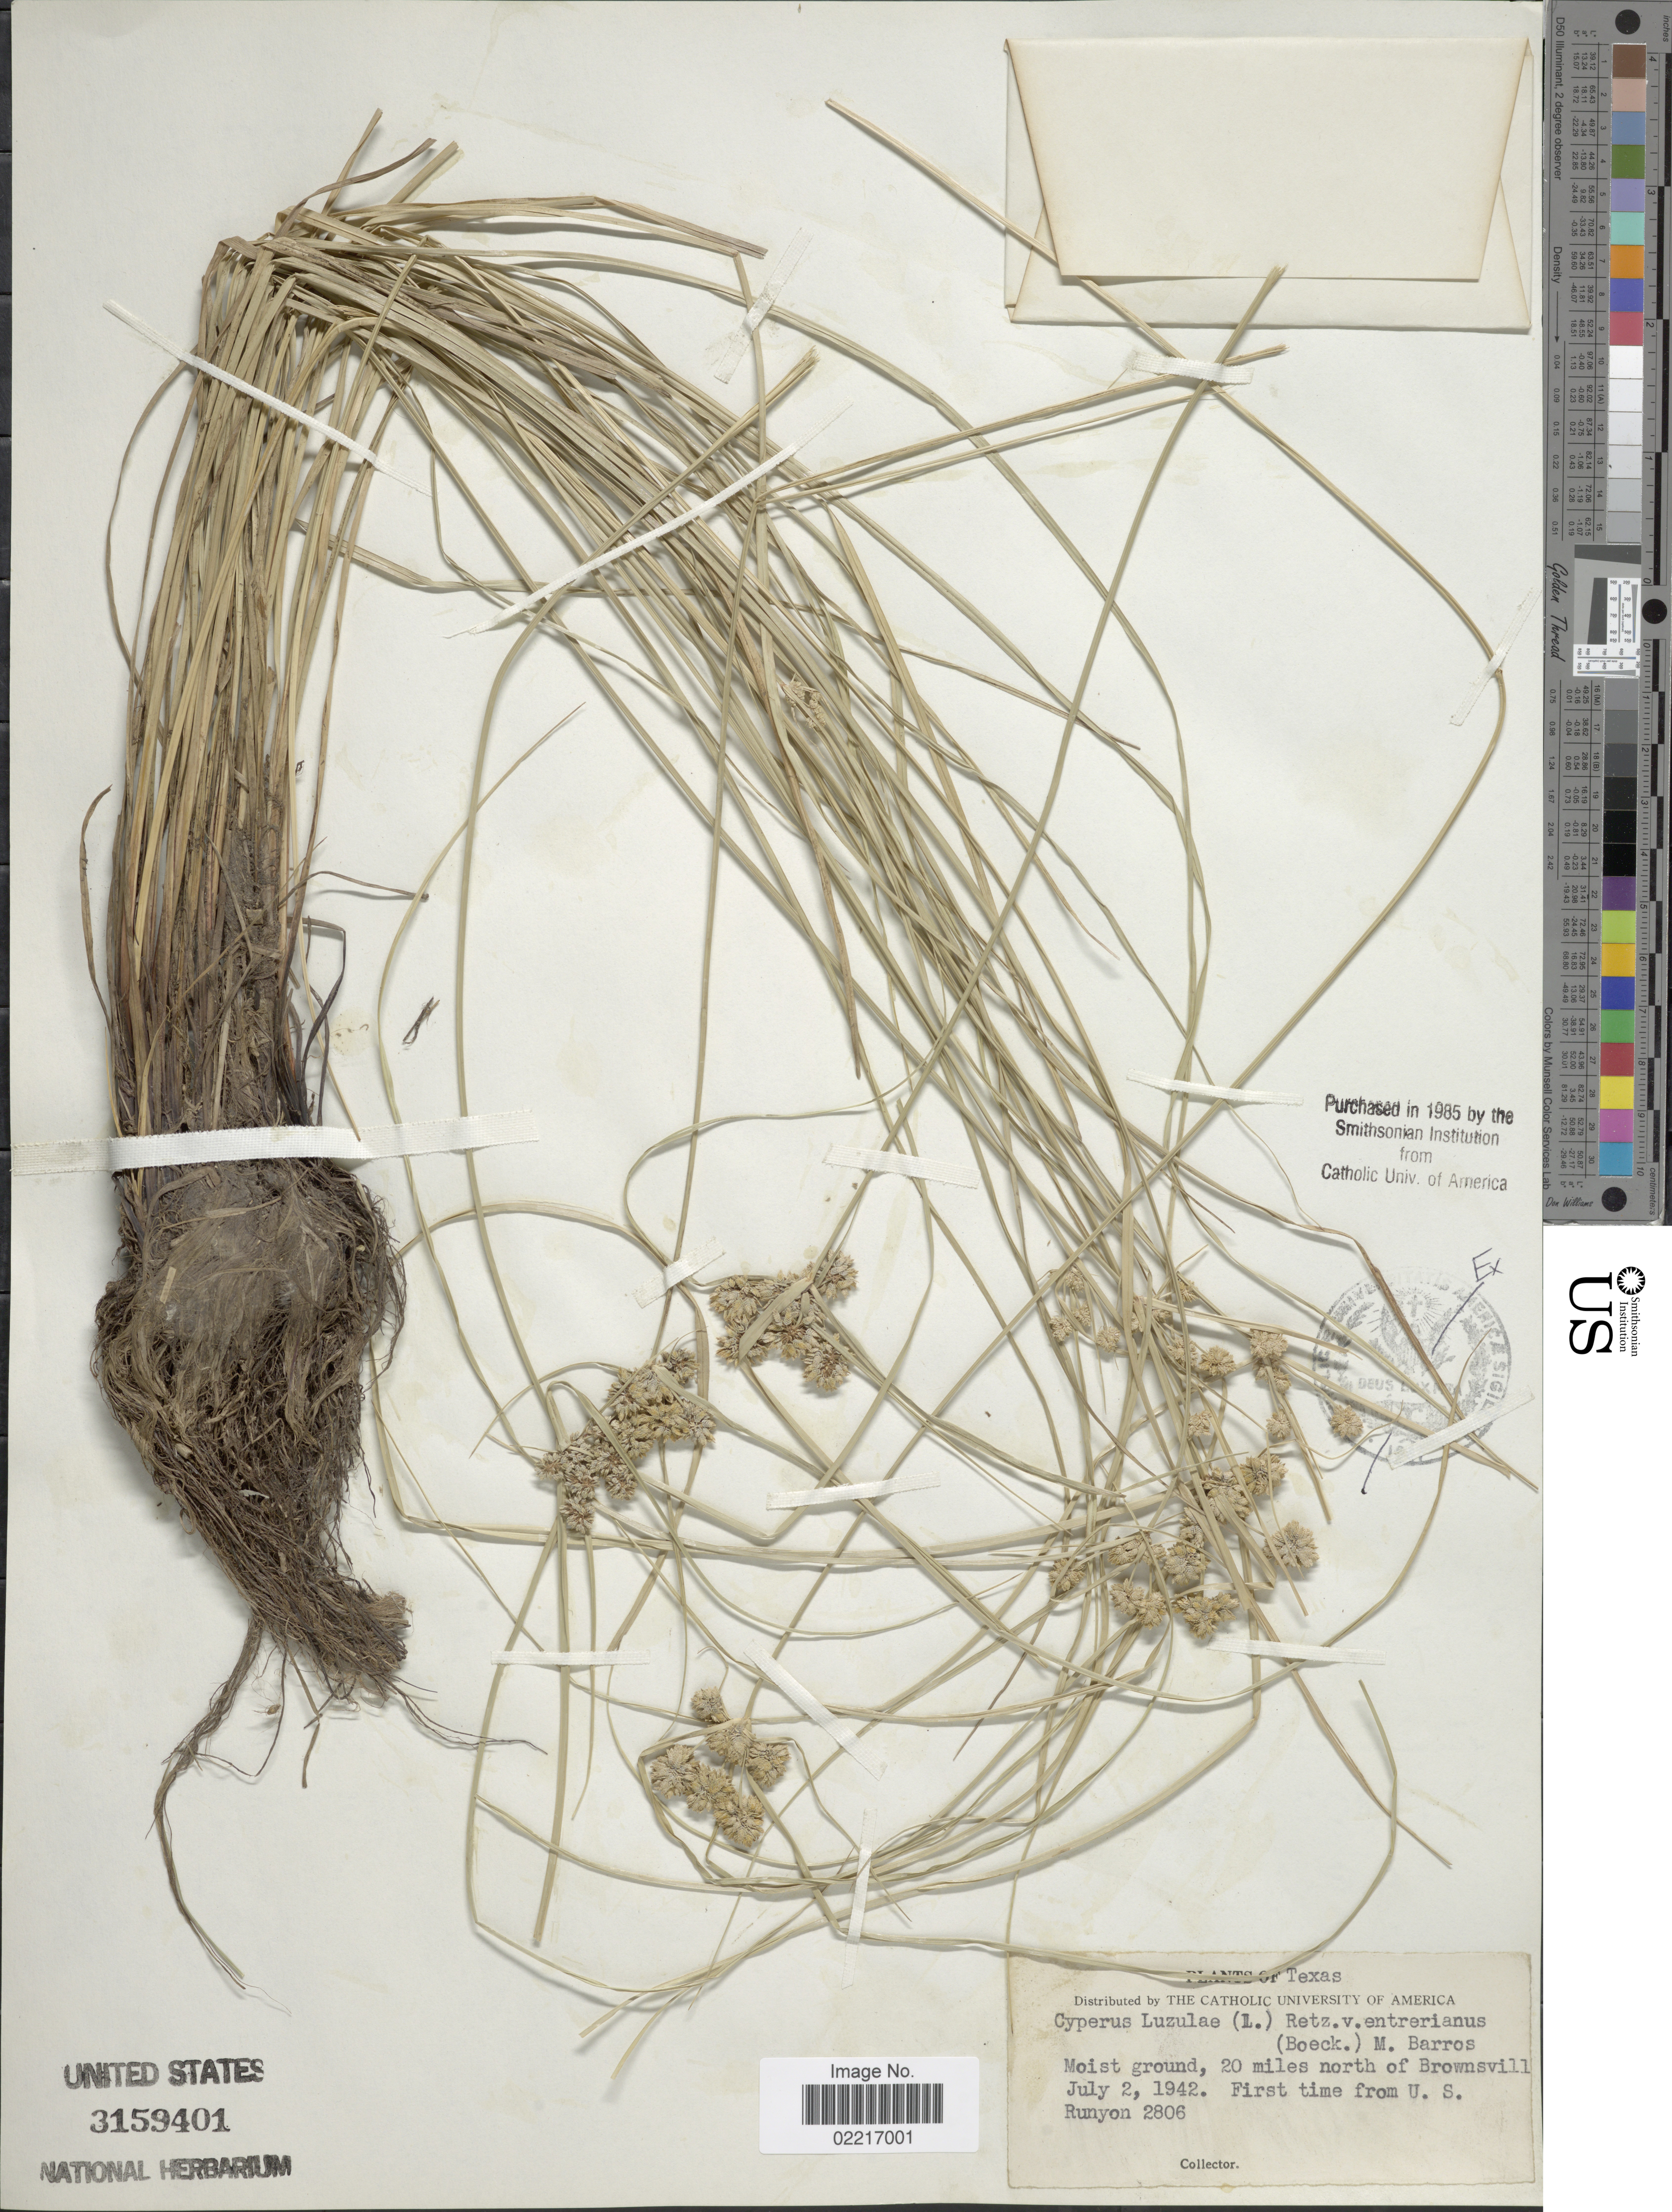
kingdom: Plantae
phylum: Tracheophyta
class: Liliopsida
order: Poales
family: Cyperaceae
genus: Cyperus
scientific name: Cyperus luzulae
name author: (L.) Rottb. ex Retz.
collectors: -. Runyon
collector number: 2806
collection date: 1942-07-02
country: United States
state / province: Texas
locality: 20 miles north of Brownsville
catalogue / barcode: US 3159401